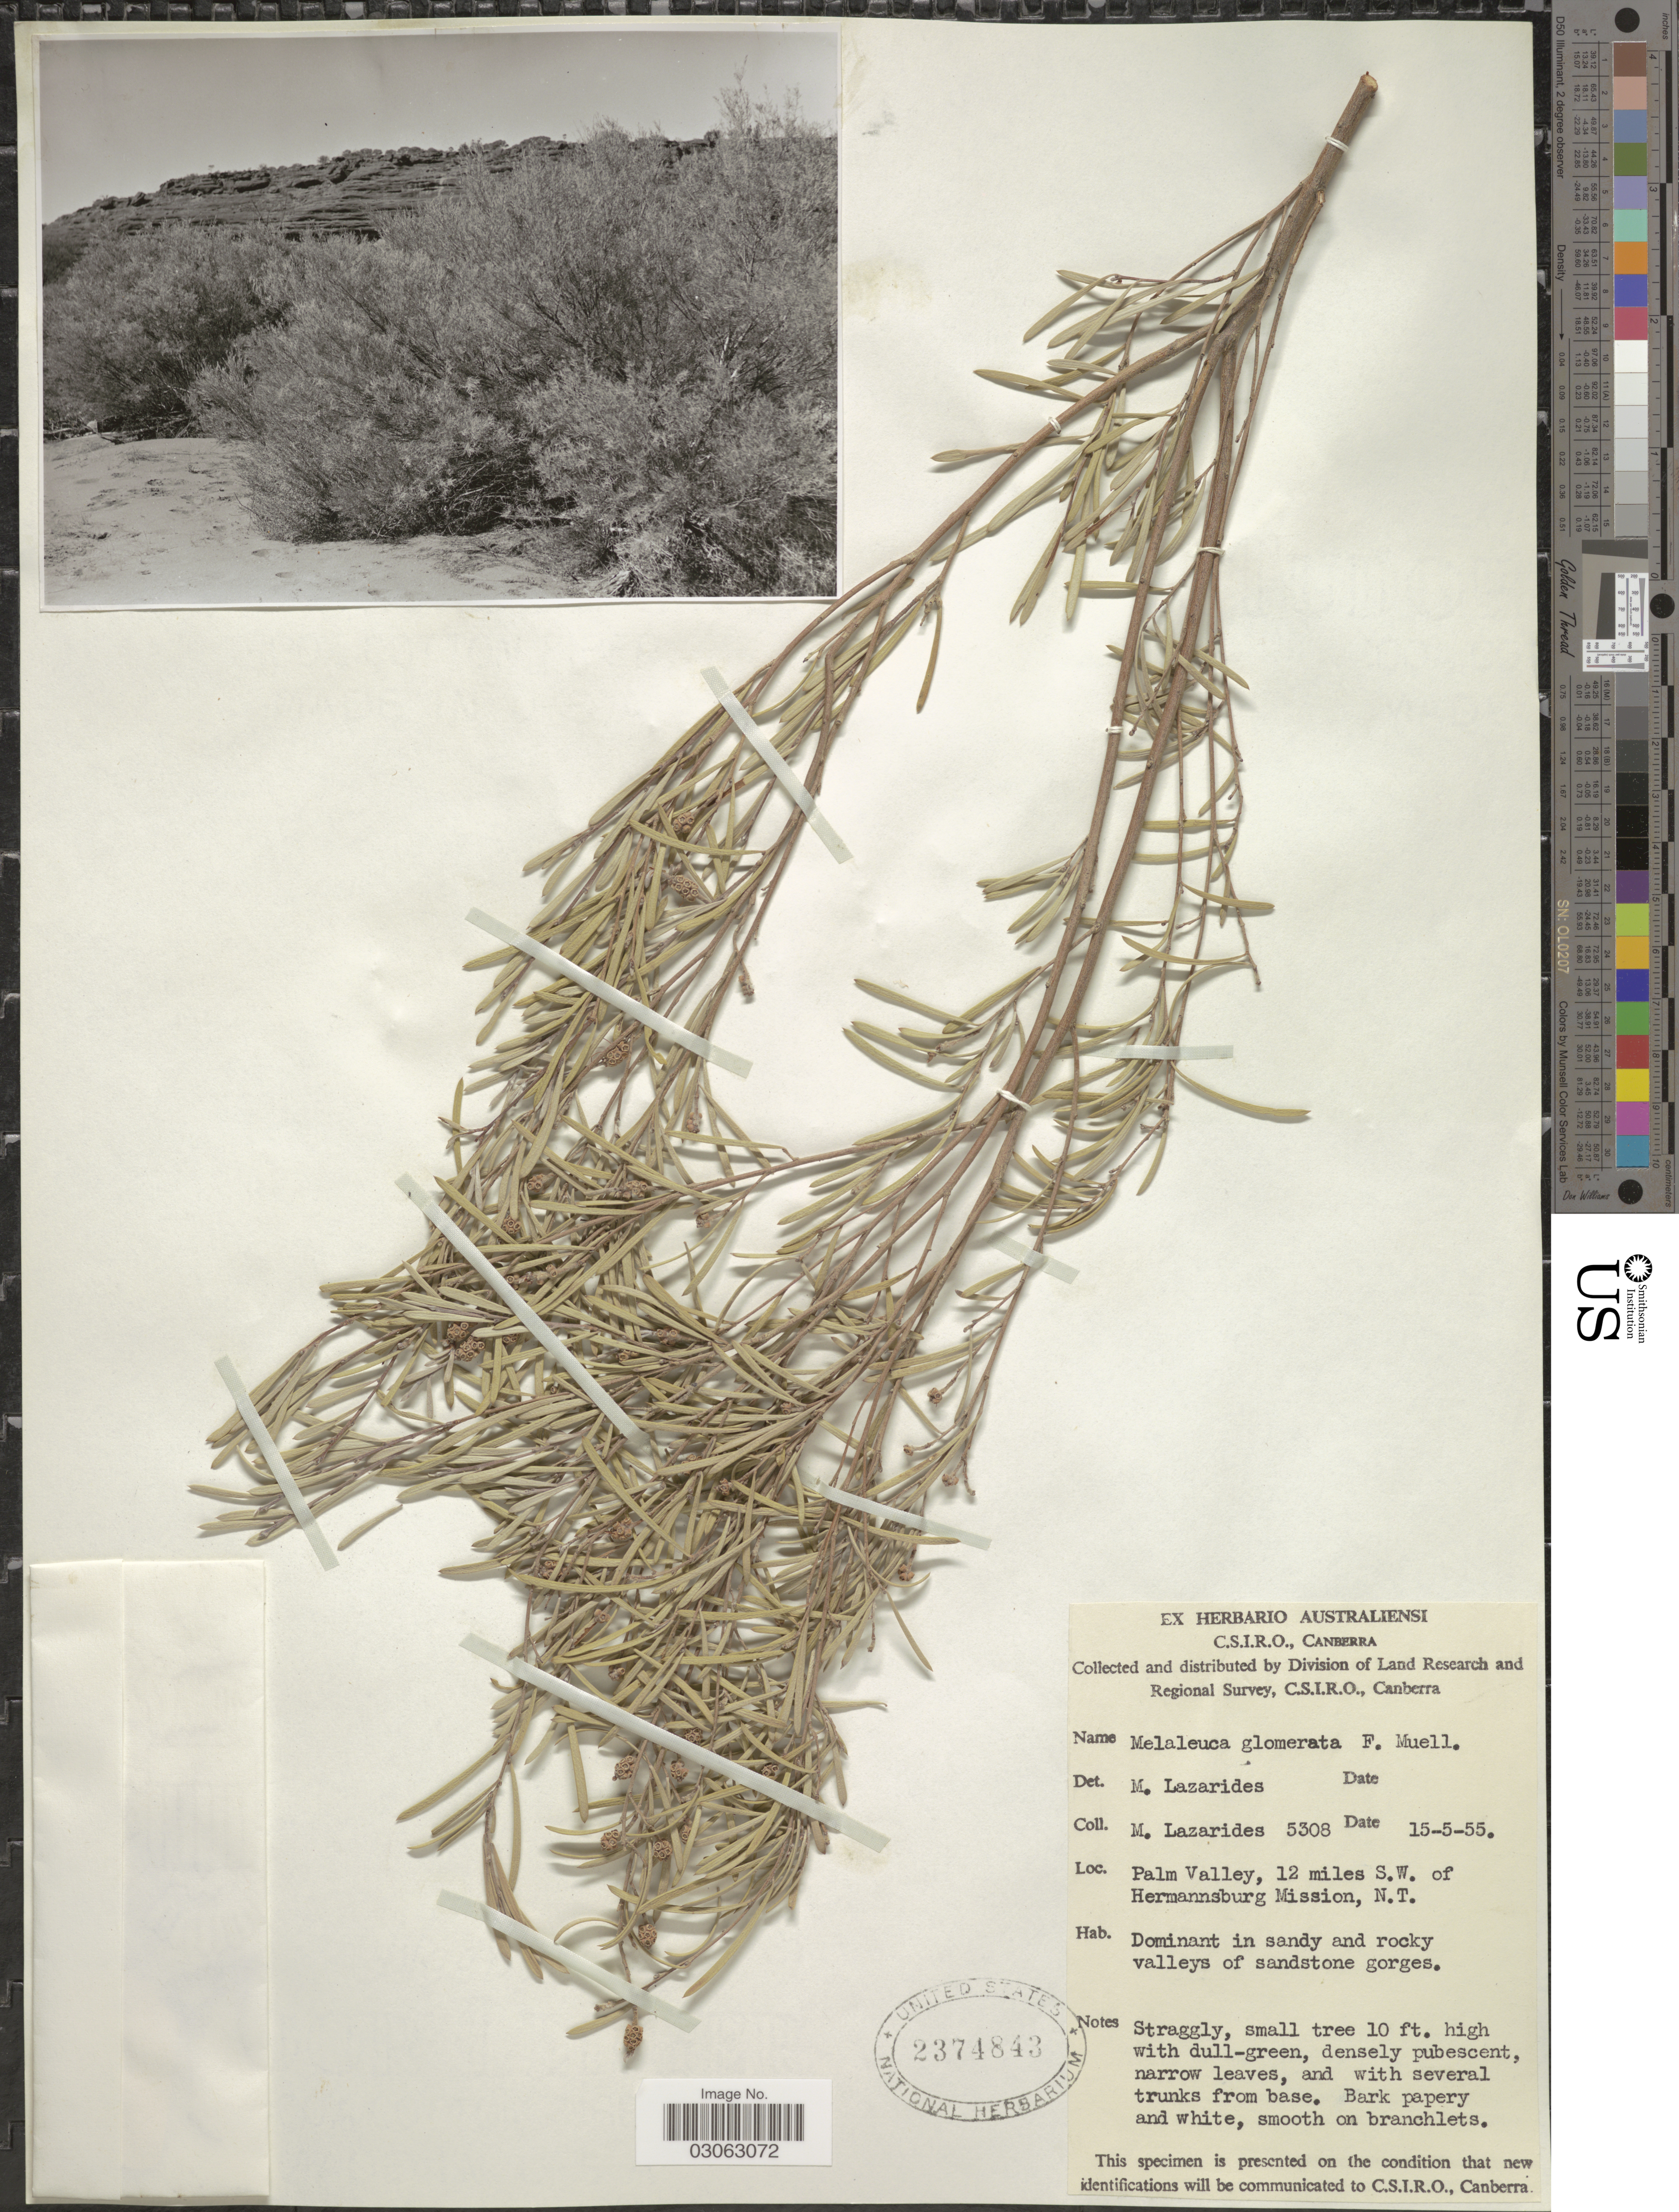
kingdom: Plantae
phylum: Tracheophyta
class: Magnoliopsida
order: Myrtales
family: Myrtaceae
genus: Melaleuca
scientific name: Melaleuca glomerata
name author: F. Muell.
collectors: M. Lazarides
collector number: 5308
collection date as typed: Transcribed d/m/y: 15/5/55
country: Australia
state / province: Northern Territory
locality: Palm Valley, 12 miles S. W. of Hermannsburg Mission, N. T.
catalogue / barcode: US 2374843